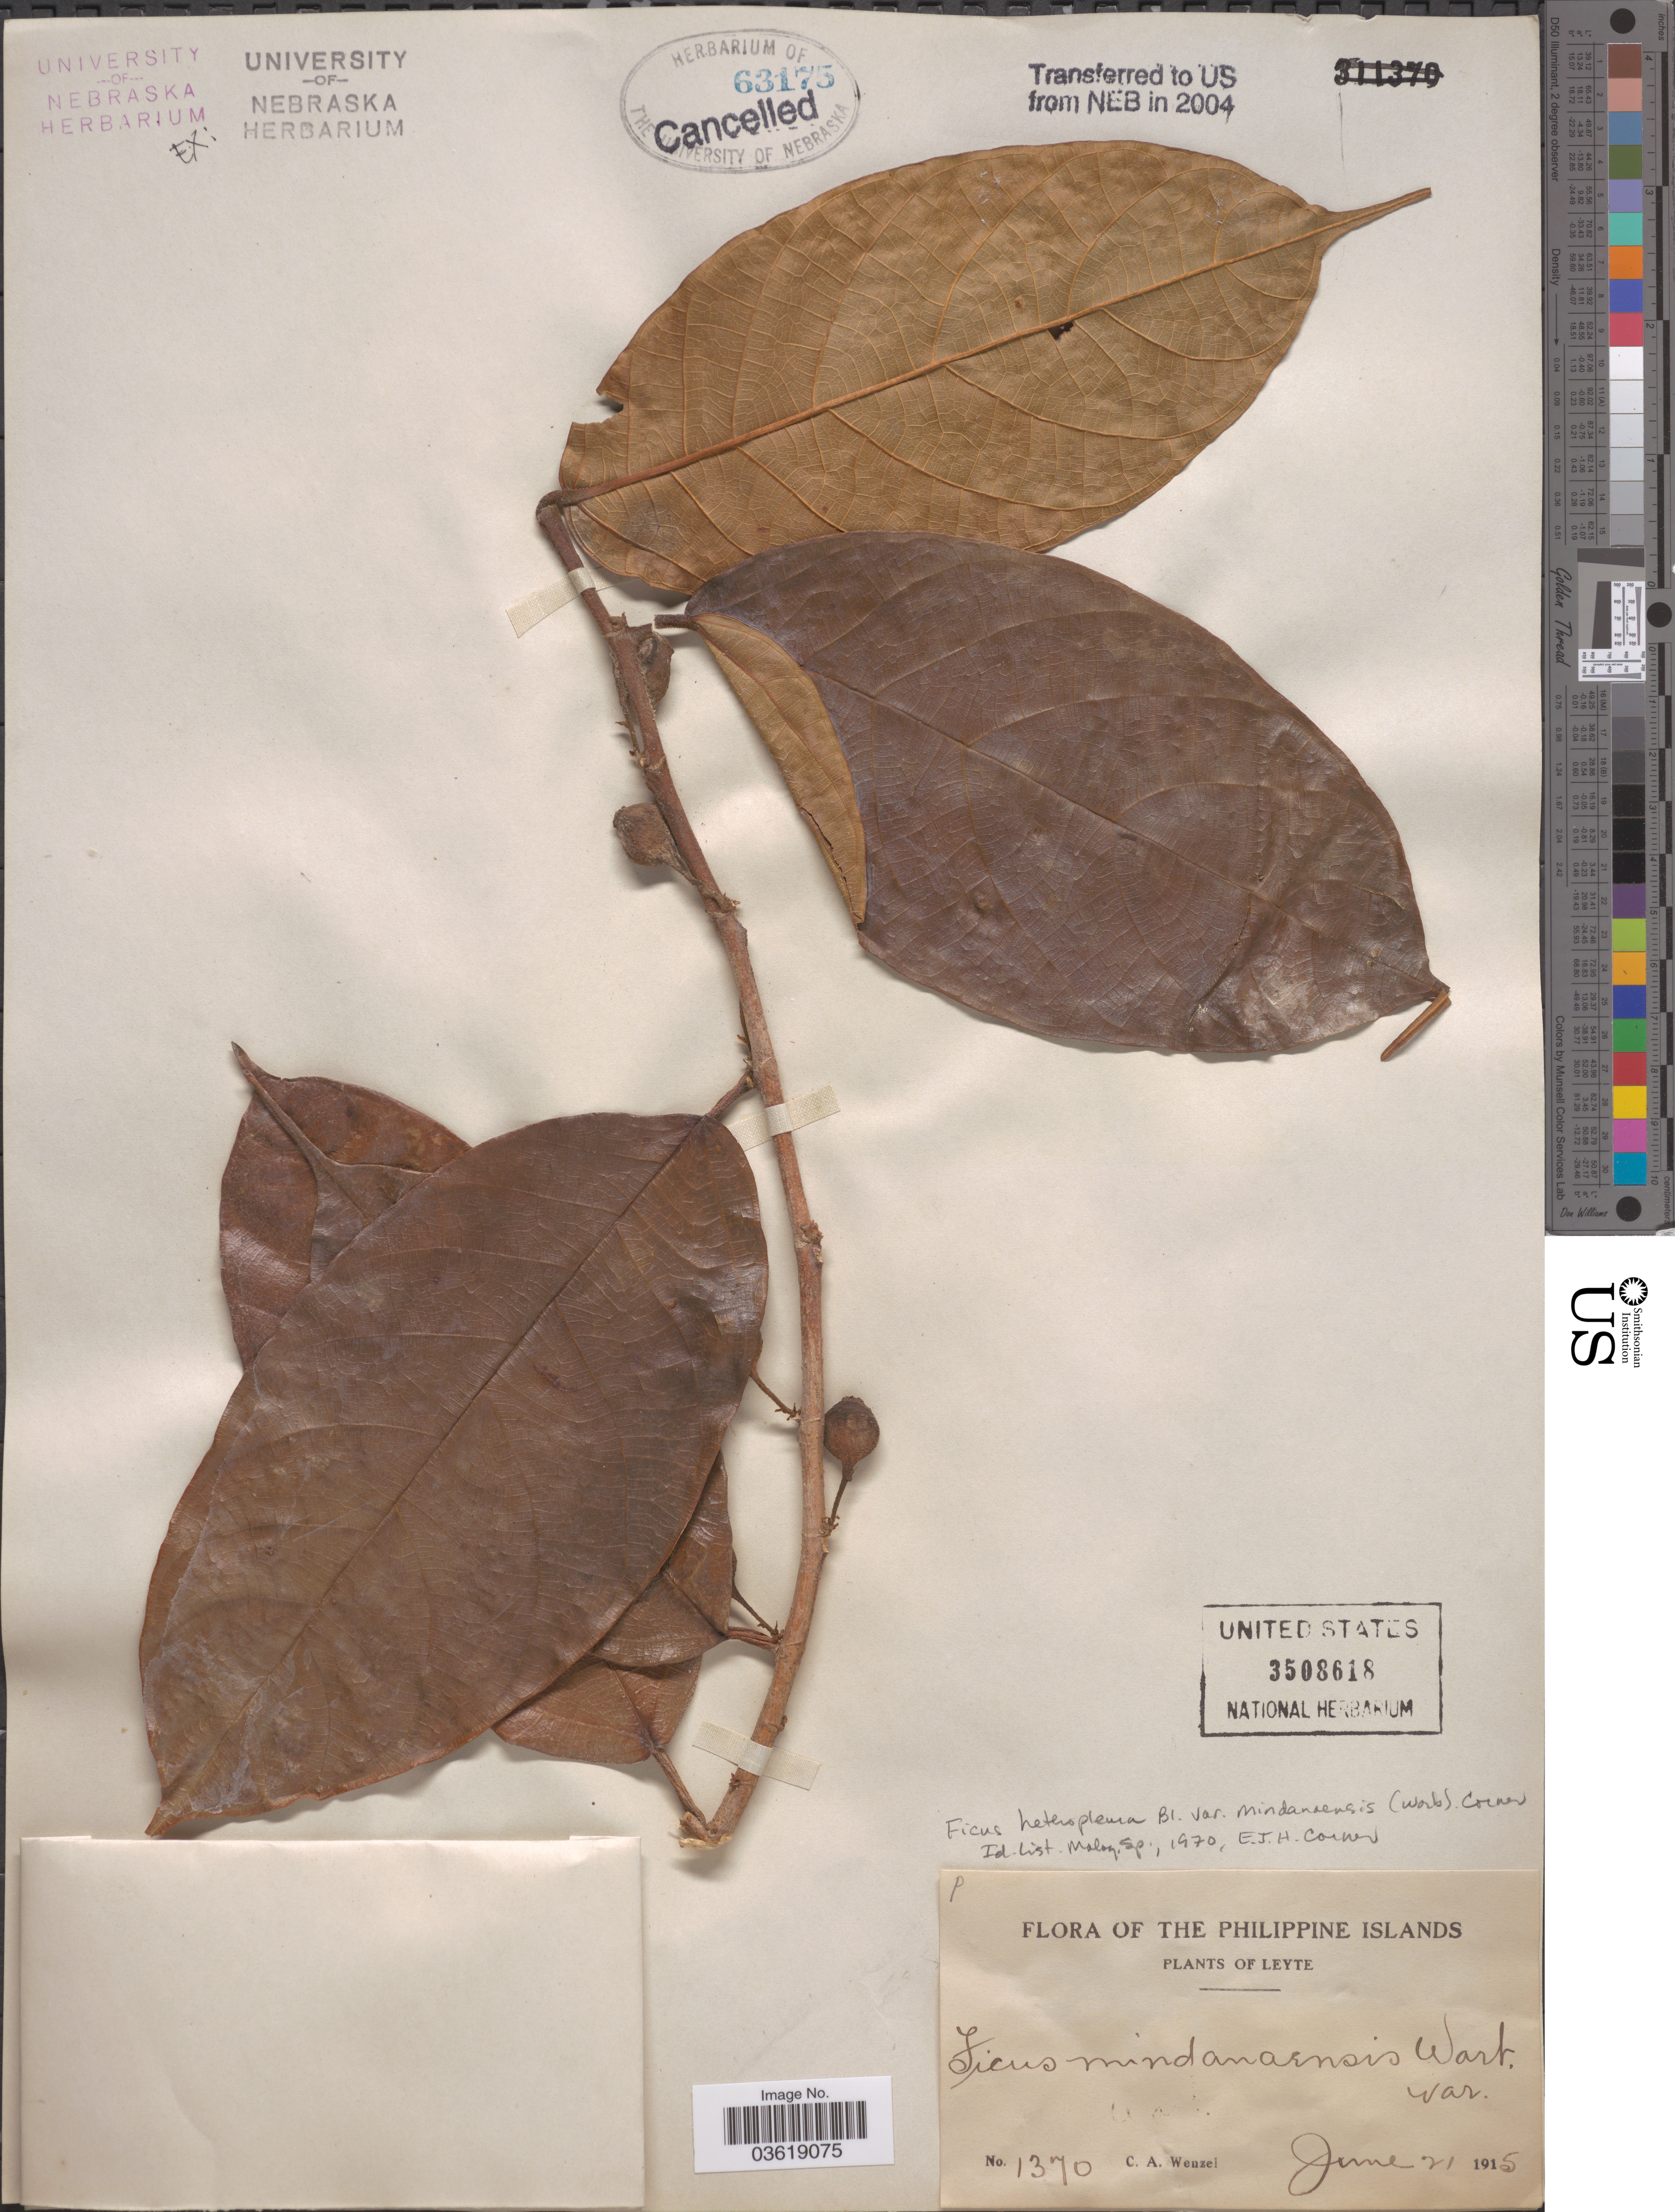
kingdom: Plantae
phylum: Tracheophyta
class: Magnoliopsida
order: Rosales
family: Moraceae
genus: Ficus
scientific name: Ficus heteropleura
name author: Blume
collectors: C. Wenzel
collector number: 1370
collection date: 1915-06-21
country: Philippines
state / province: Eastern Visayas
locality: The Philippine Islands. Leyte.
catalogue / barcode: US 3508618